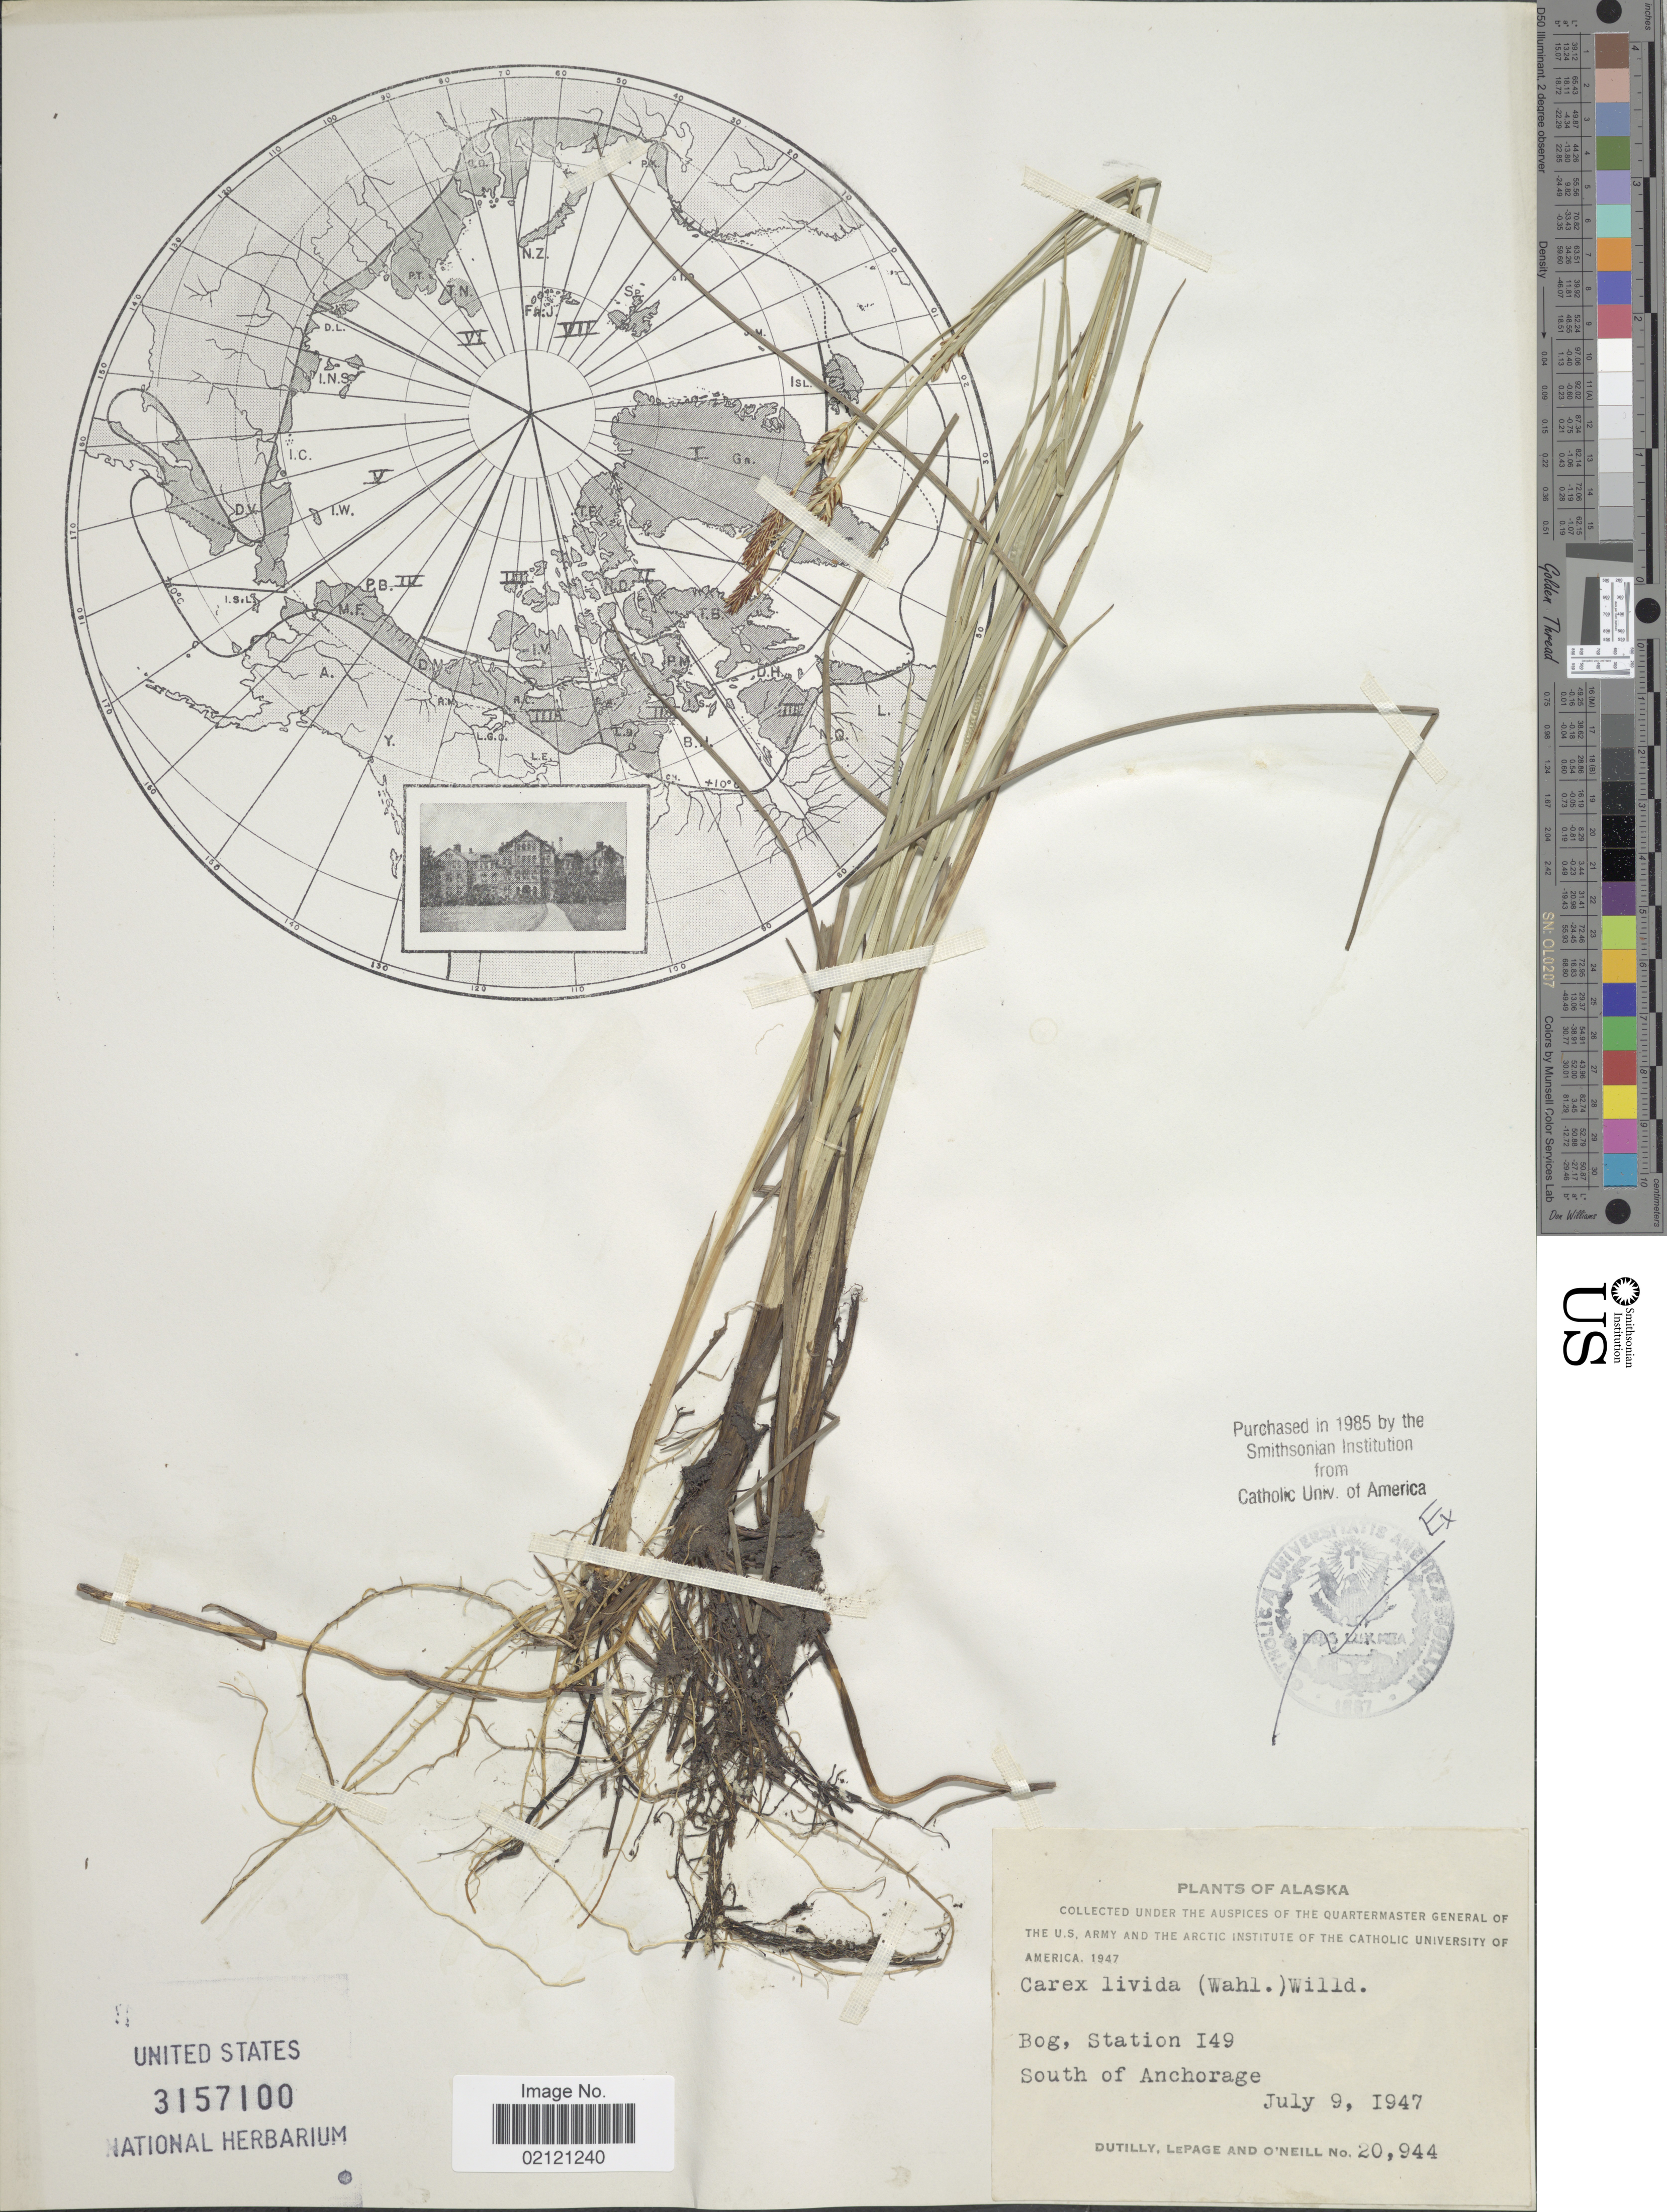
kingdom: Plantae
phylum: Tracheophyta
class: Liliopsida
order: Poales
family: Cyperaceae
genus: Carex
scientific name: Carex livida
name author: (Wahlenb.) Willd.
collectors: -. Dutilly, -. LePage & -. O'Neill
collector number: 20944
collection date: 1947-07-09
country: United States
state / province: Alaska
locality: Bog, Station 149, South of Anchorage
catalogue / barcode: US 3157100